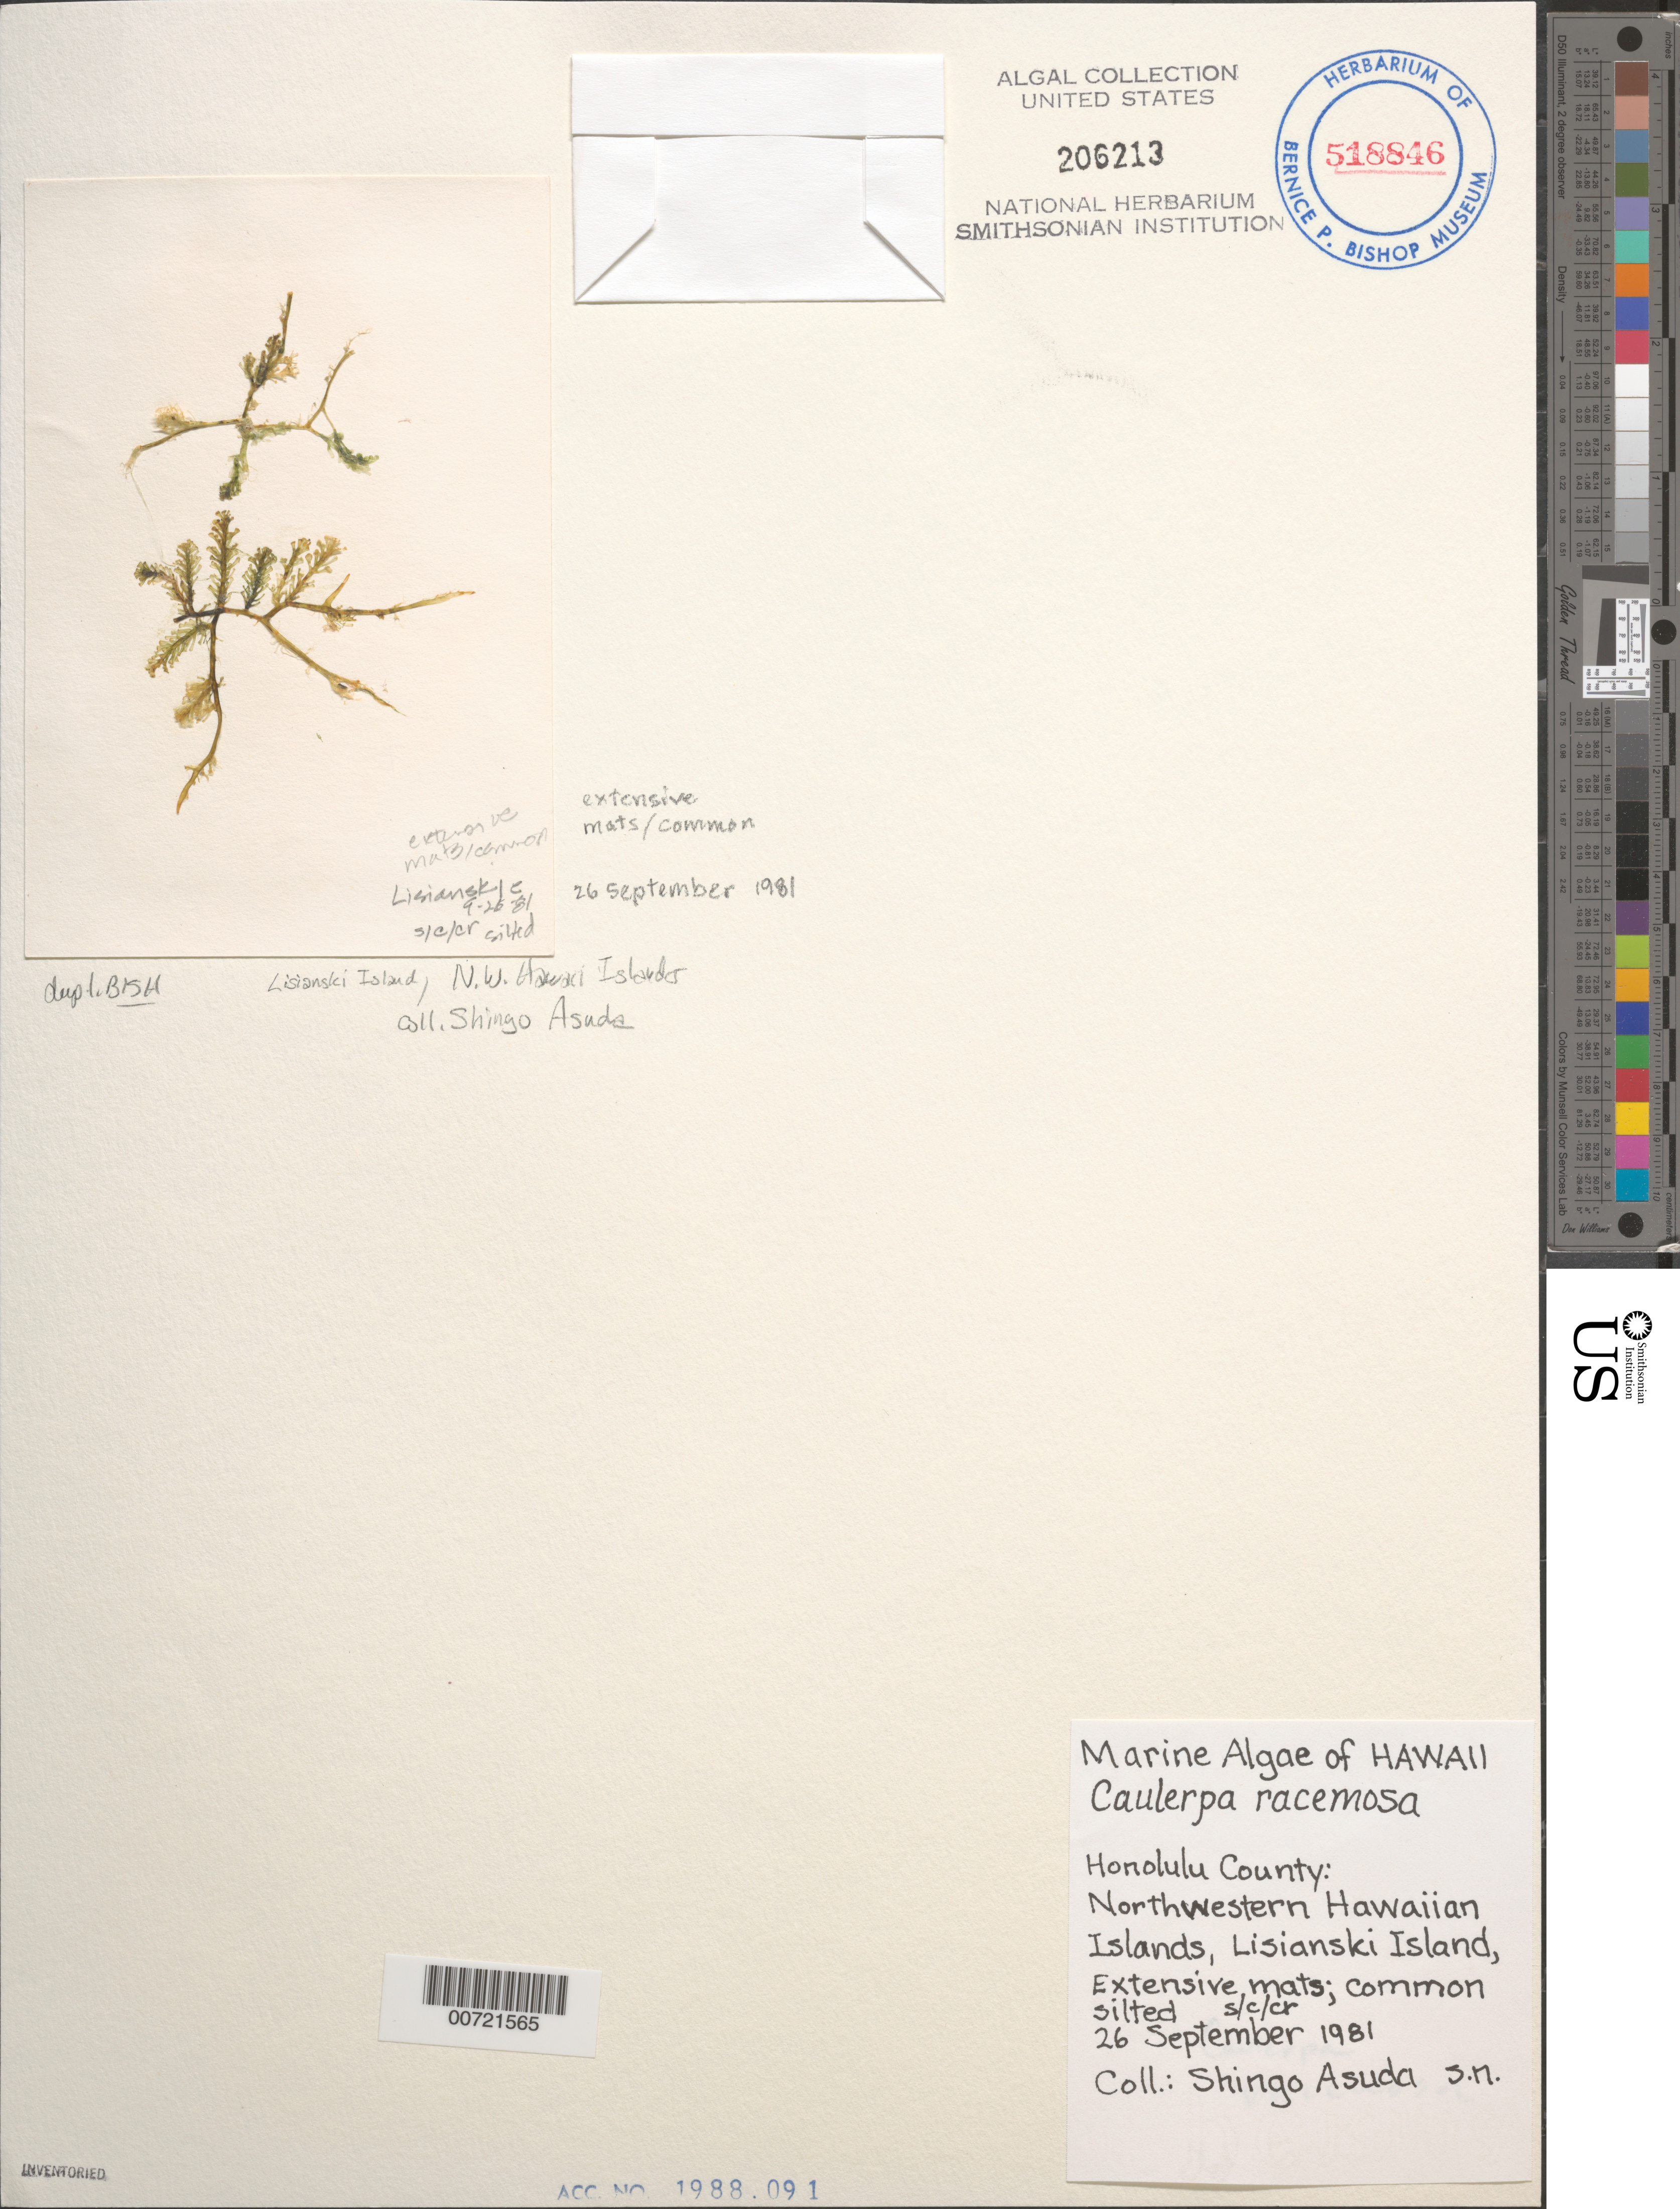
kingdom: Plantae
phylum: Chlorophyta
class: Ulvophyceae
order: Bryopsidales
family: Caulerpaceae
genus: Caulerpa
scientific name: Caulerpa racemosa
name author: (Forssk.) J. Agardh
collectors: S. Asuda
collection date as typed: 26 Sep 1981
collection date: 1981-09-26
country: United States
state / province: Hawaii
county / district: Honolulu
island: Lisianski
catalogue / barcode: US 206213